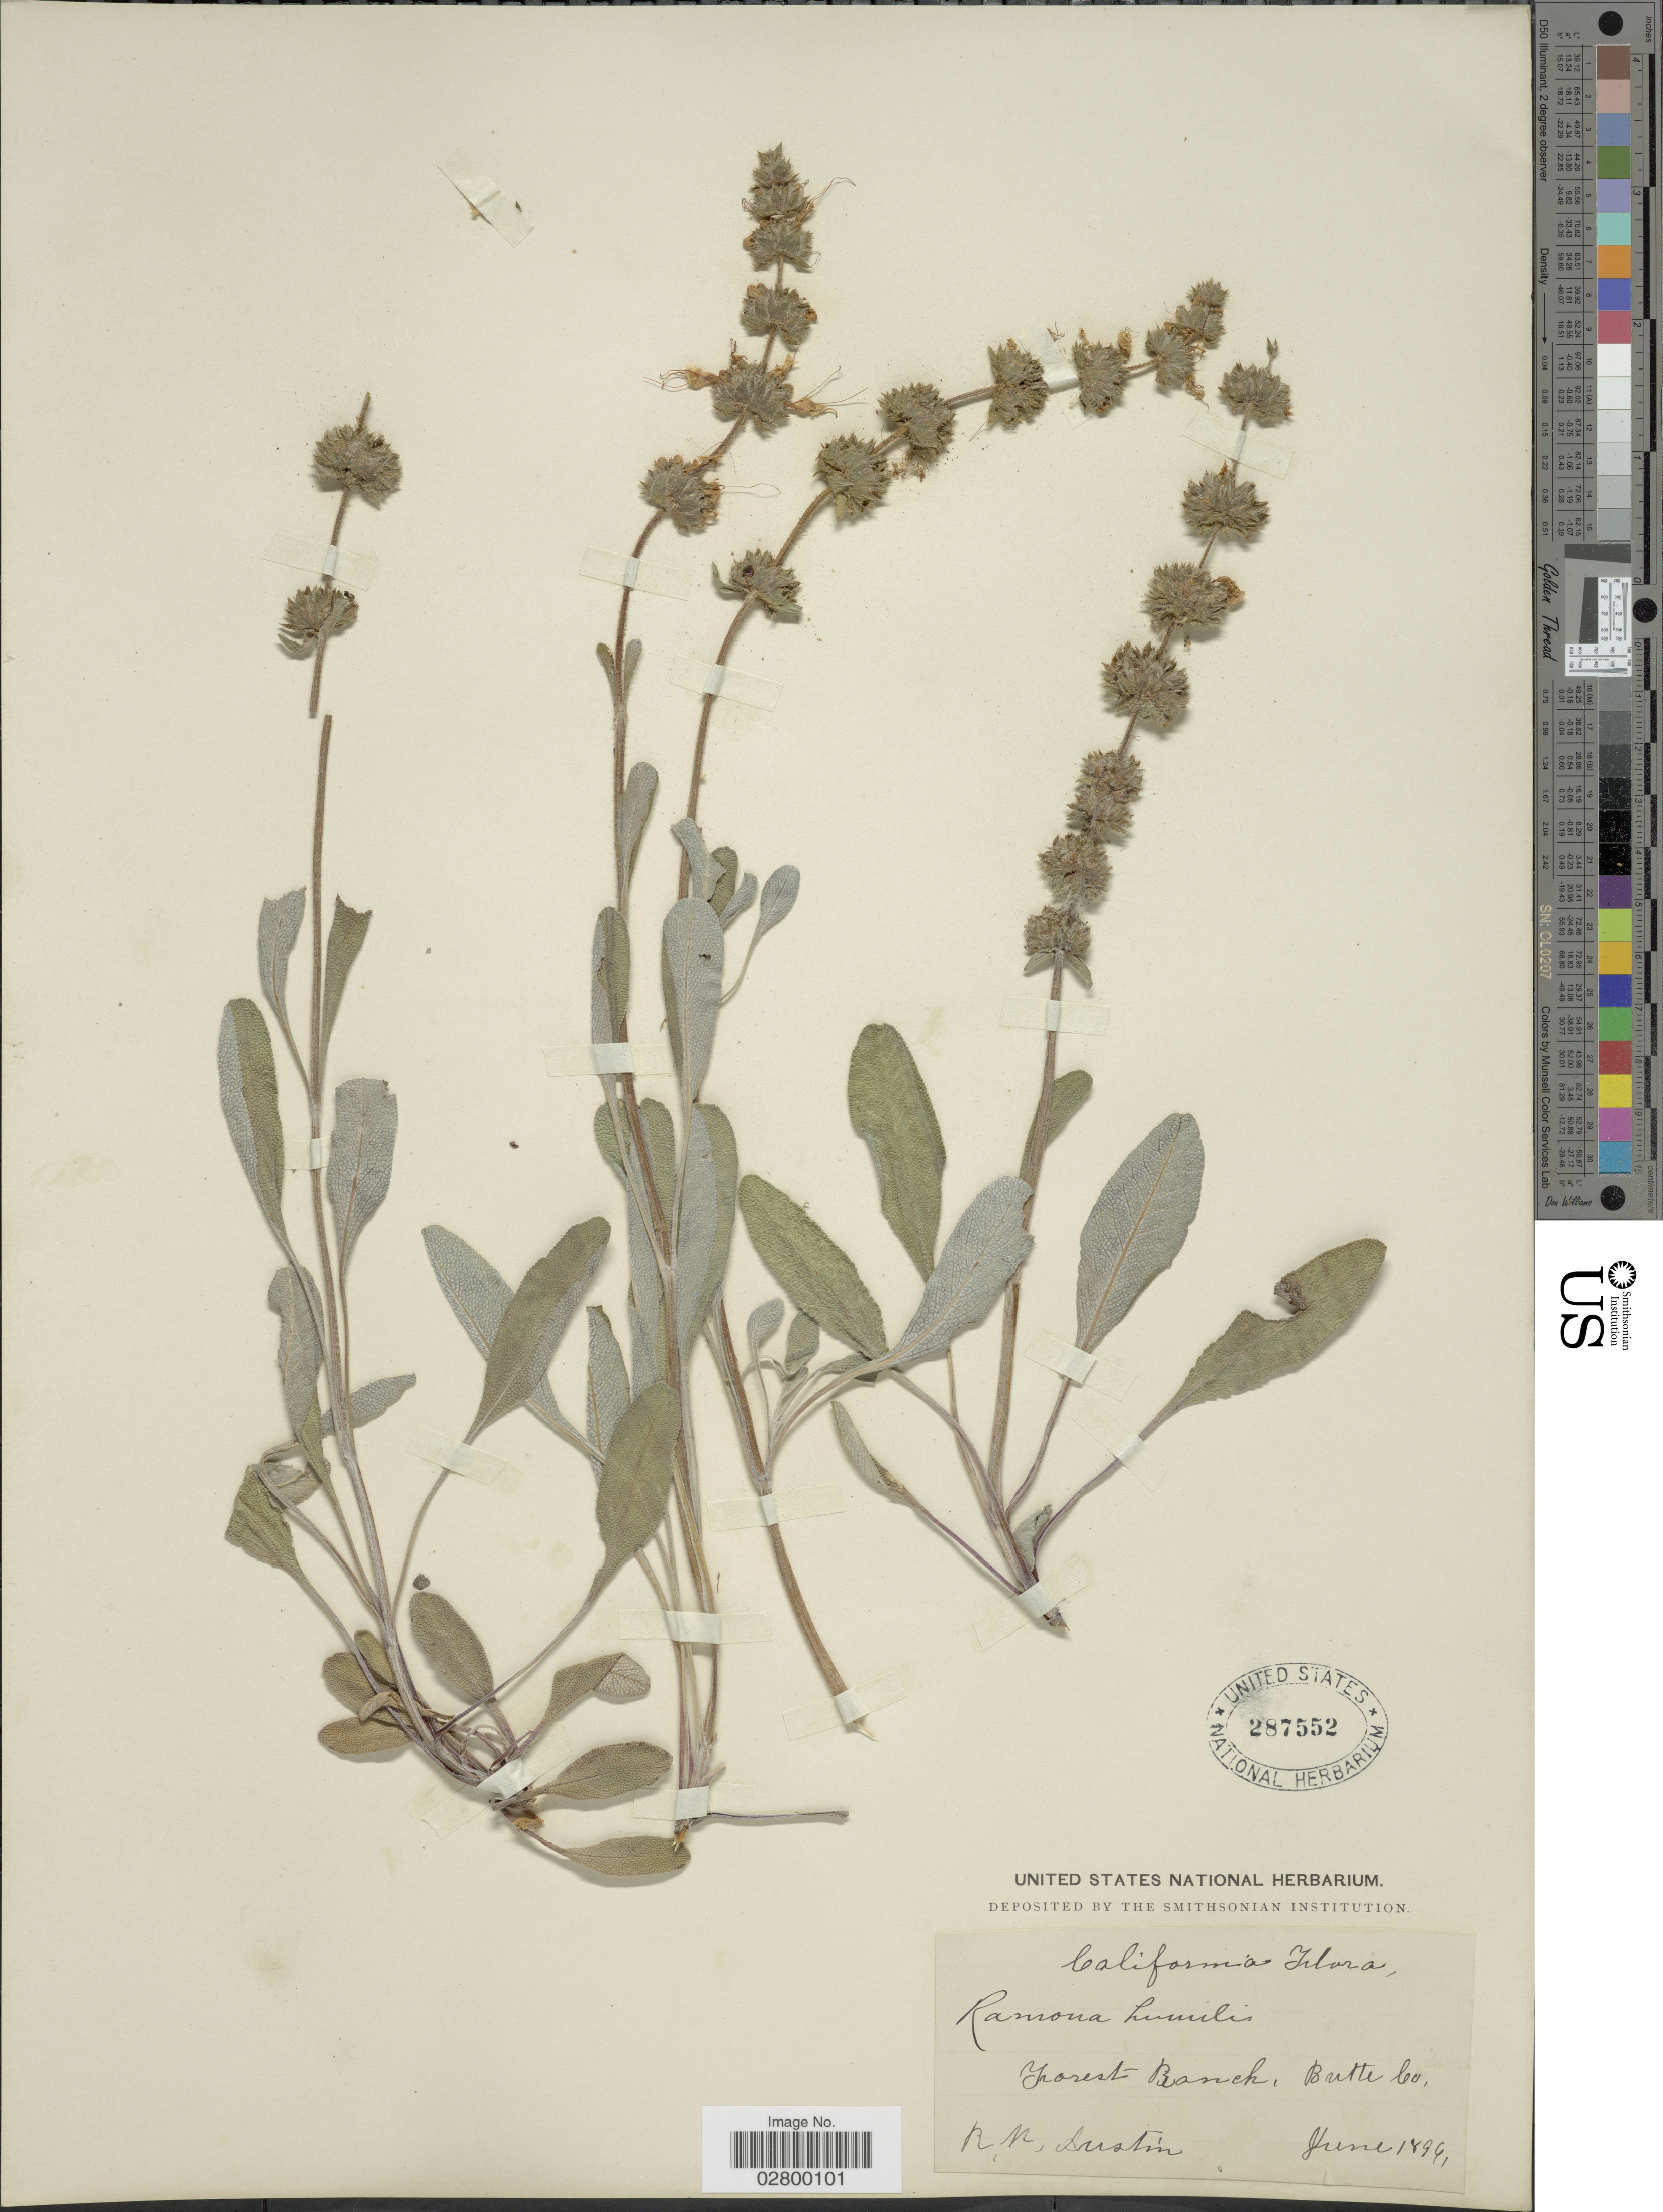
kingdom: Plantae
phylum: Tracheophyta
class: Magnoliopsida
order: Lamiales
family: Lamiaceae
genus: Salvia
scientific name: Salvia sonomensis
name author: Greene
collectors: R. Austin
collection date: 1894-06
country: United States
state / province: California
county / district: Butte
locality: Forest Ranch, Butte Co.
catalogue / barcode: US 287552